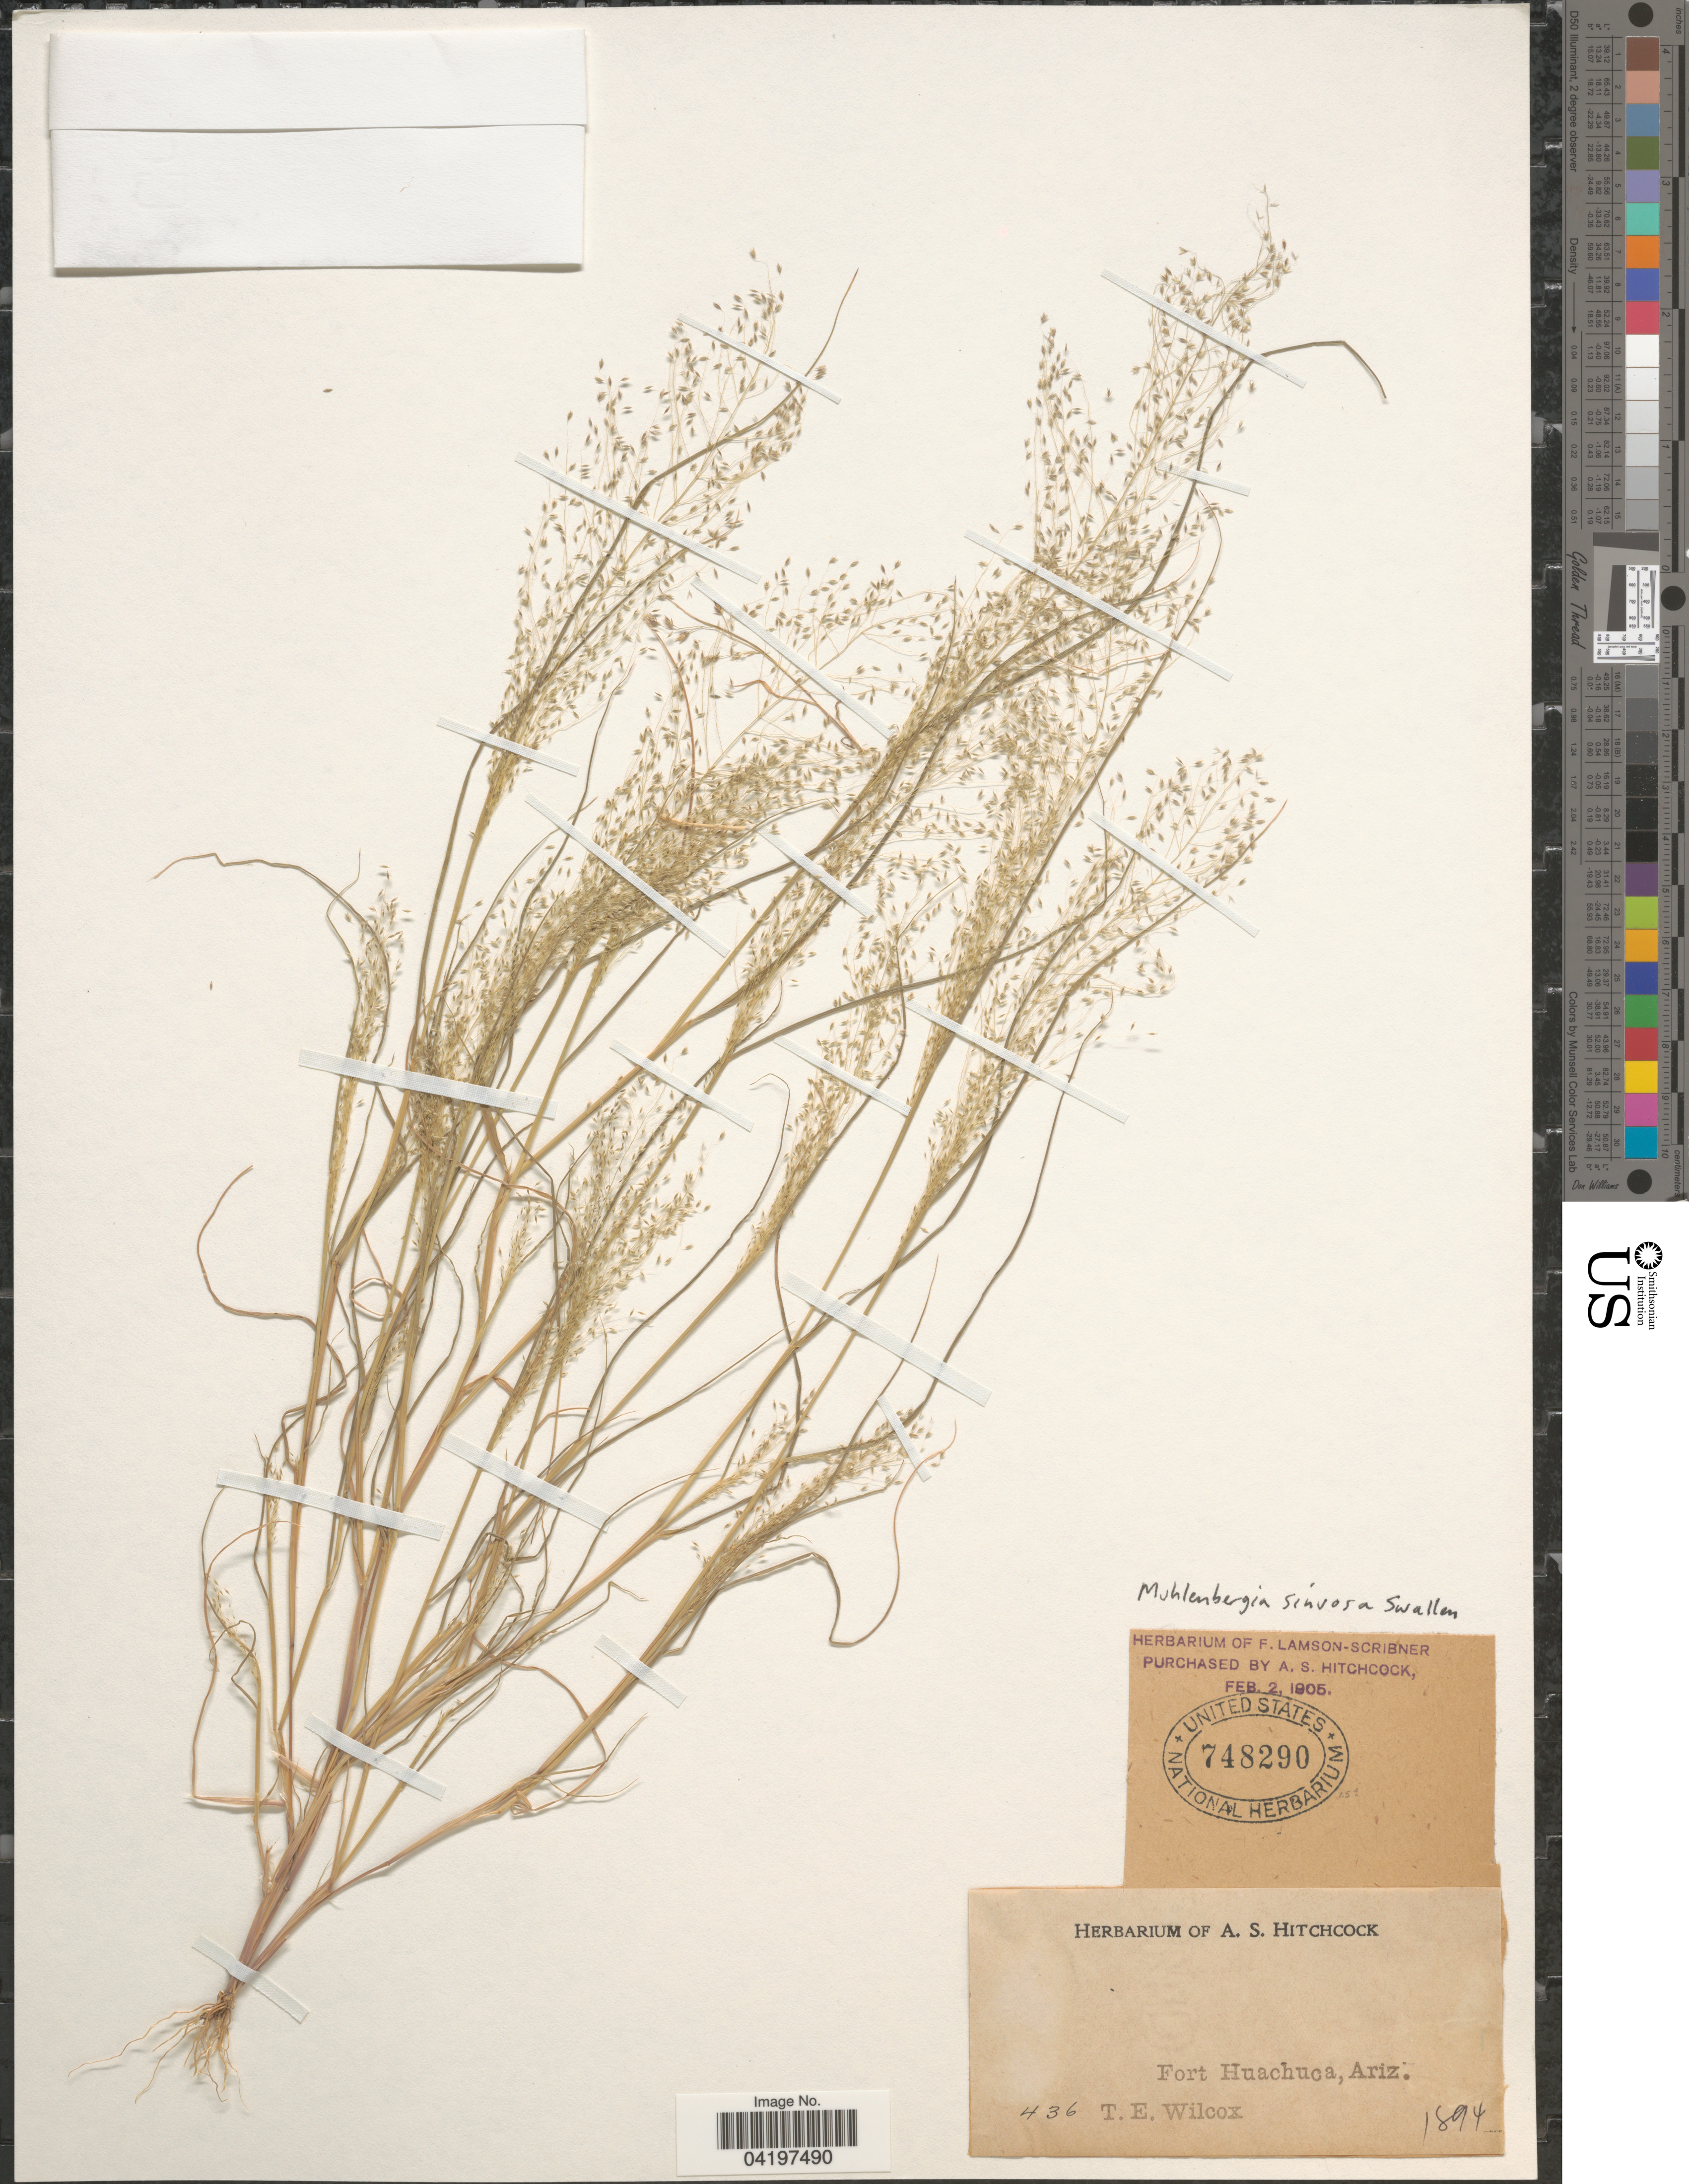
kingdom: Plantae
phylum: Tracheophyta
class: Liliopsida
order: Poales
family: Poaceae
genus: Muhlenbergia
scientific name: Muhlenbergia sinuosa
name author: Swallen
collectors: T. E. Wilcox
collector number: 436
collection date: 1894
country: United States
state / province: Arizona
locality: Fort Huachuca.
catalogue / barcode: US 748290